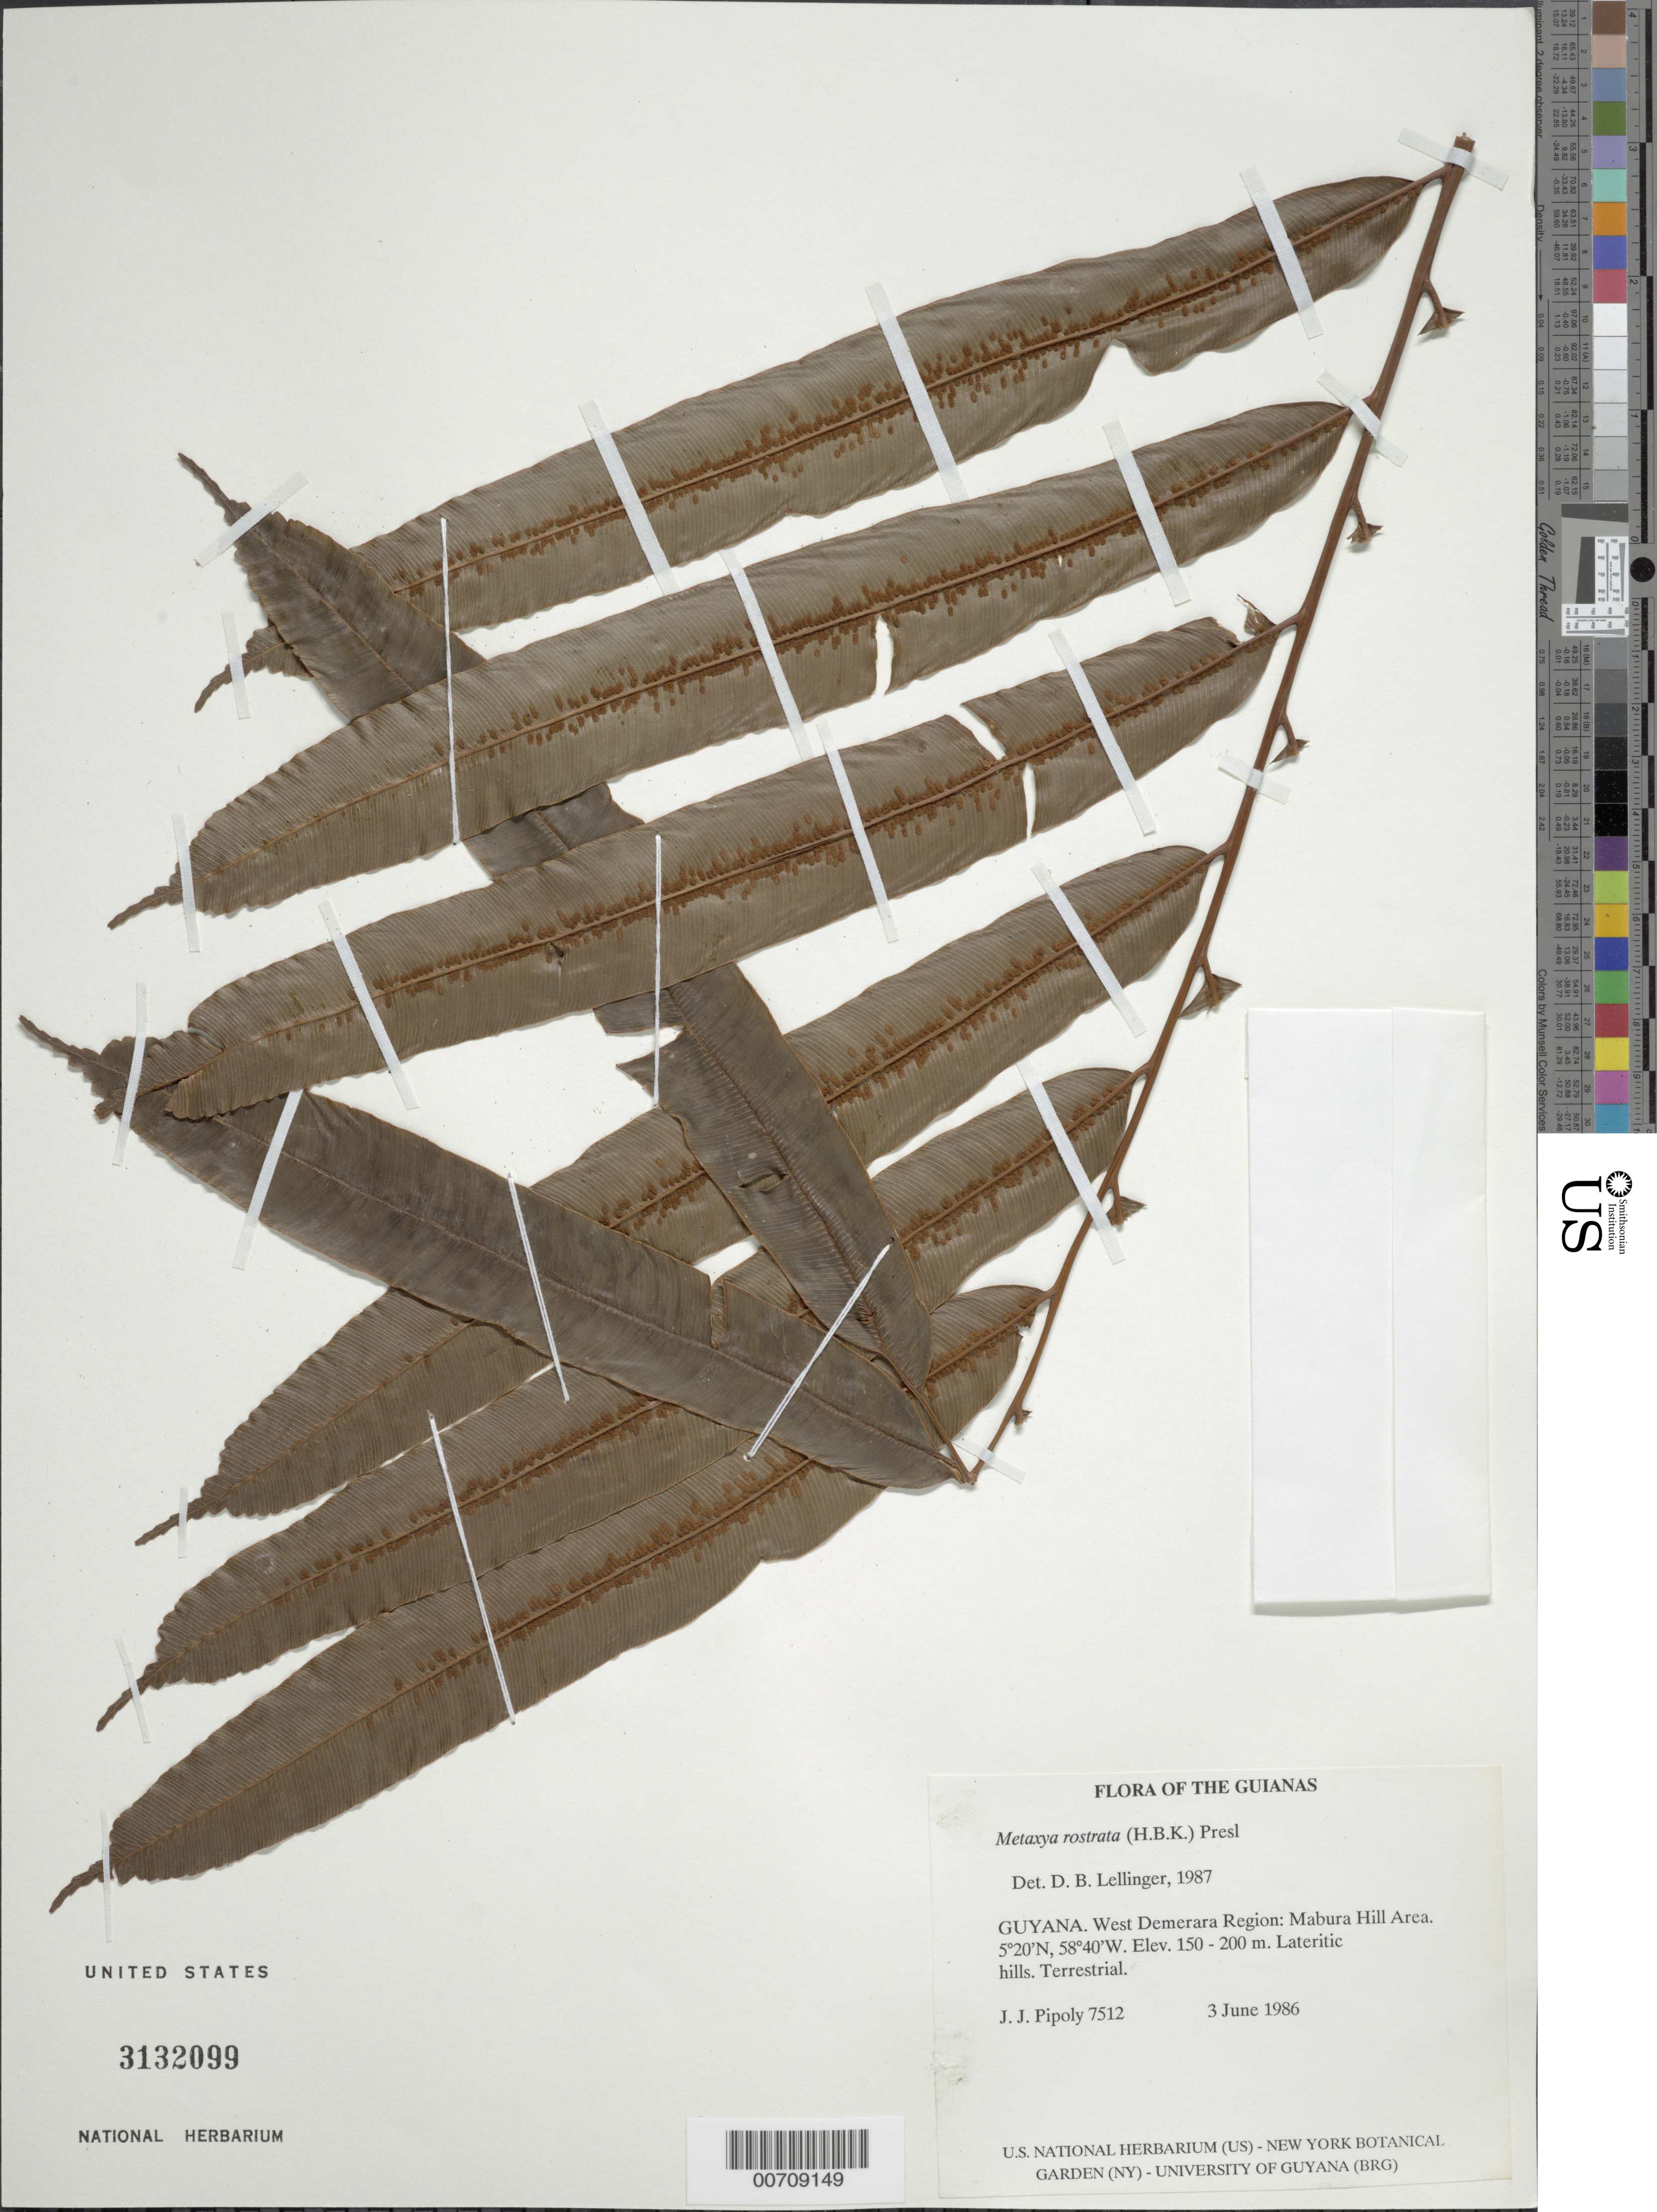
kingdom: Plantae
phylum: Tracheophyta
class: Polypodiopsida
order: Cyatheales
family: Metaxyaceae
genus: Metaxya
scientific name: Metaxya rostrata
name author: (Kunth) C. Presl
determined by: Lellinger, David B., (BOT), Smithsonian Institution - National Museum of Natural History (UNITED STATES)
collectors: J. J. Pipoly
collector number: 7512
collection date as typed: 3 June 1986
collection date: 1986-06-03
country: Guyana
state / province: U. Demerara-Berbice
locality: Mabura Hill area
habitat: Lateritic hills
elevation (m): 50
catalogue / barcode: US 3132099